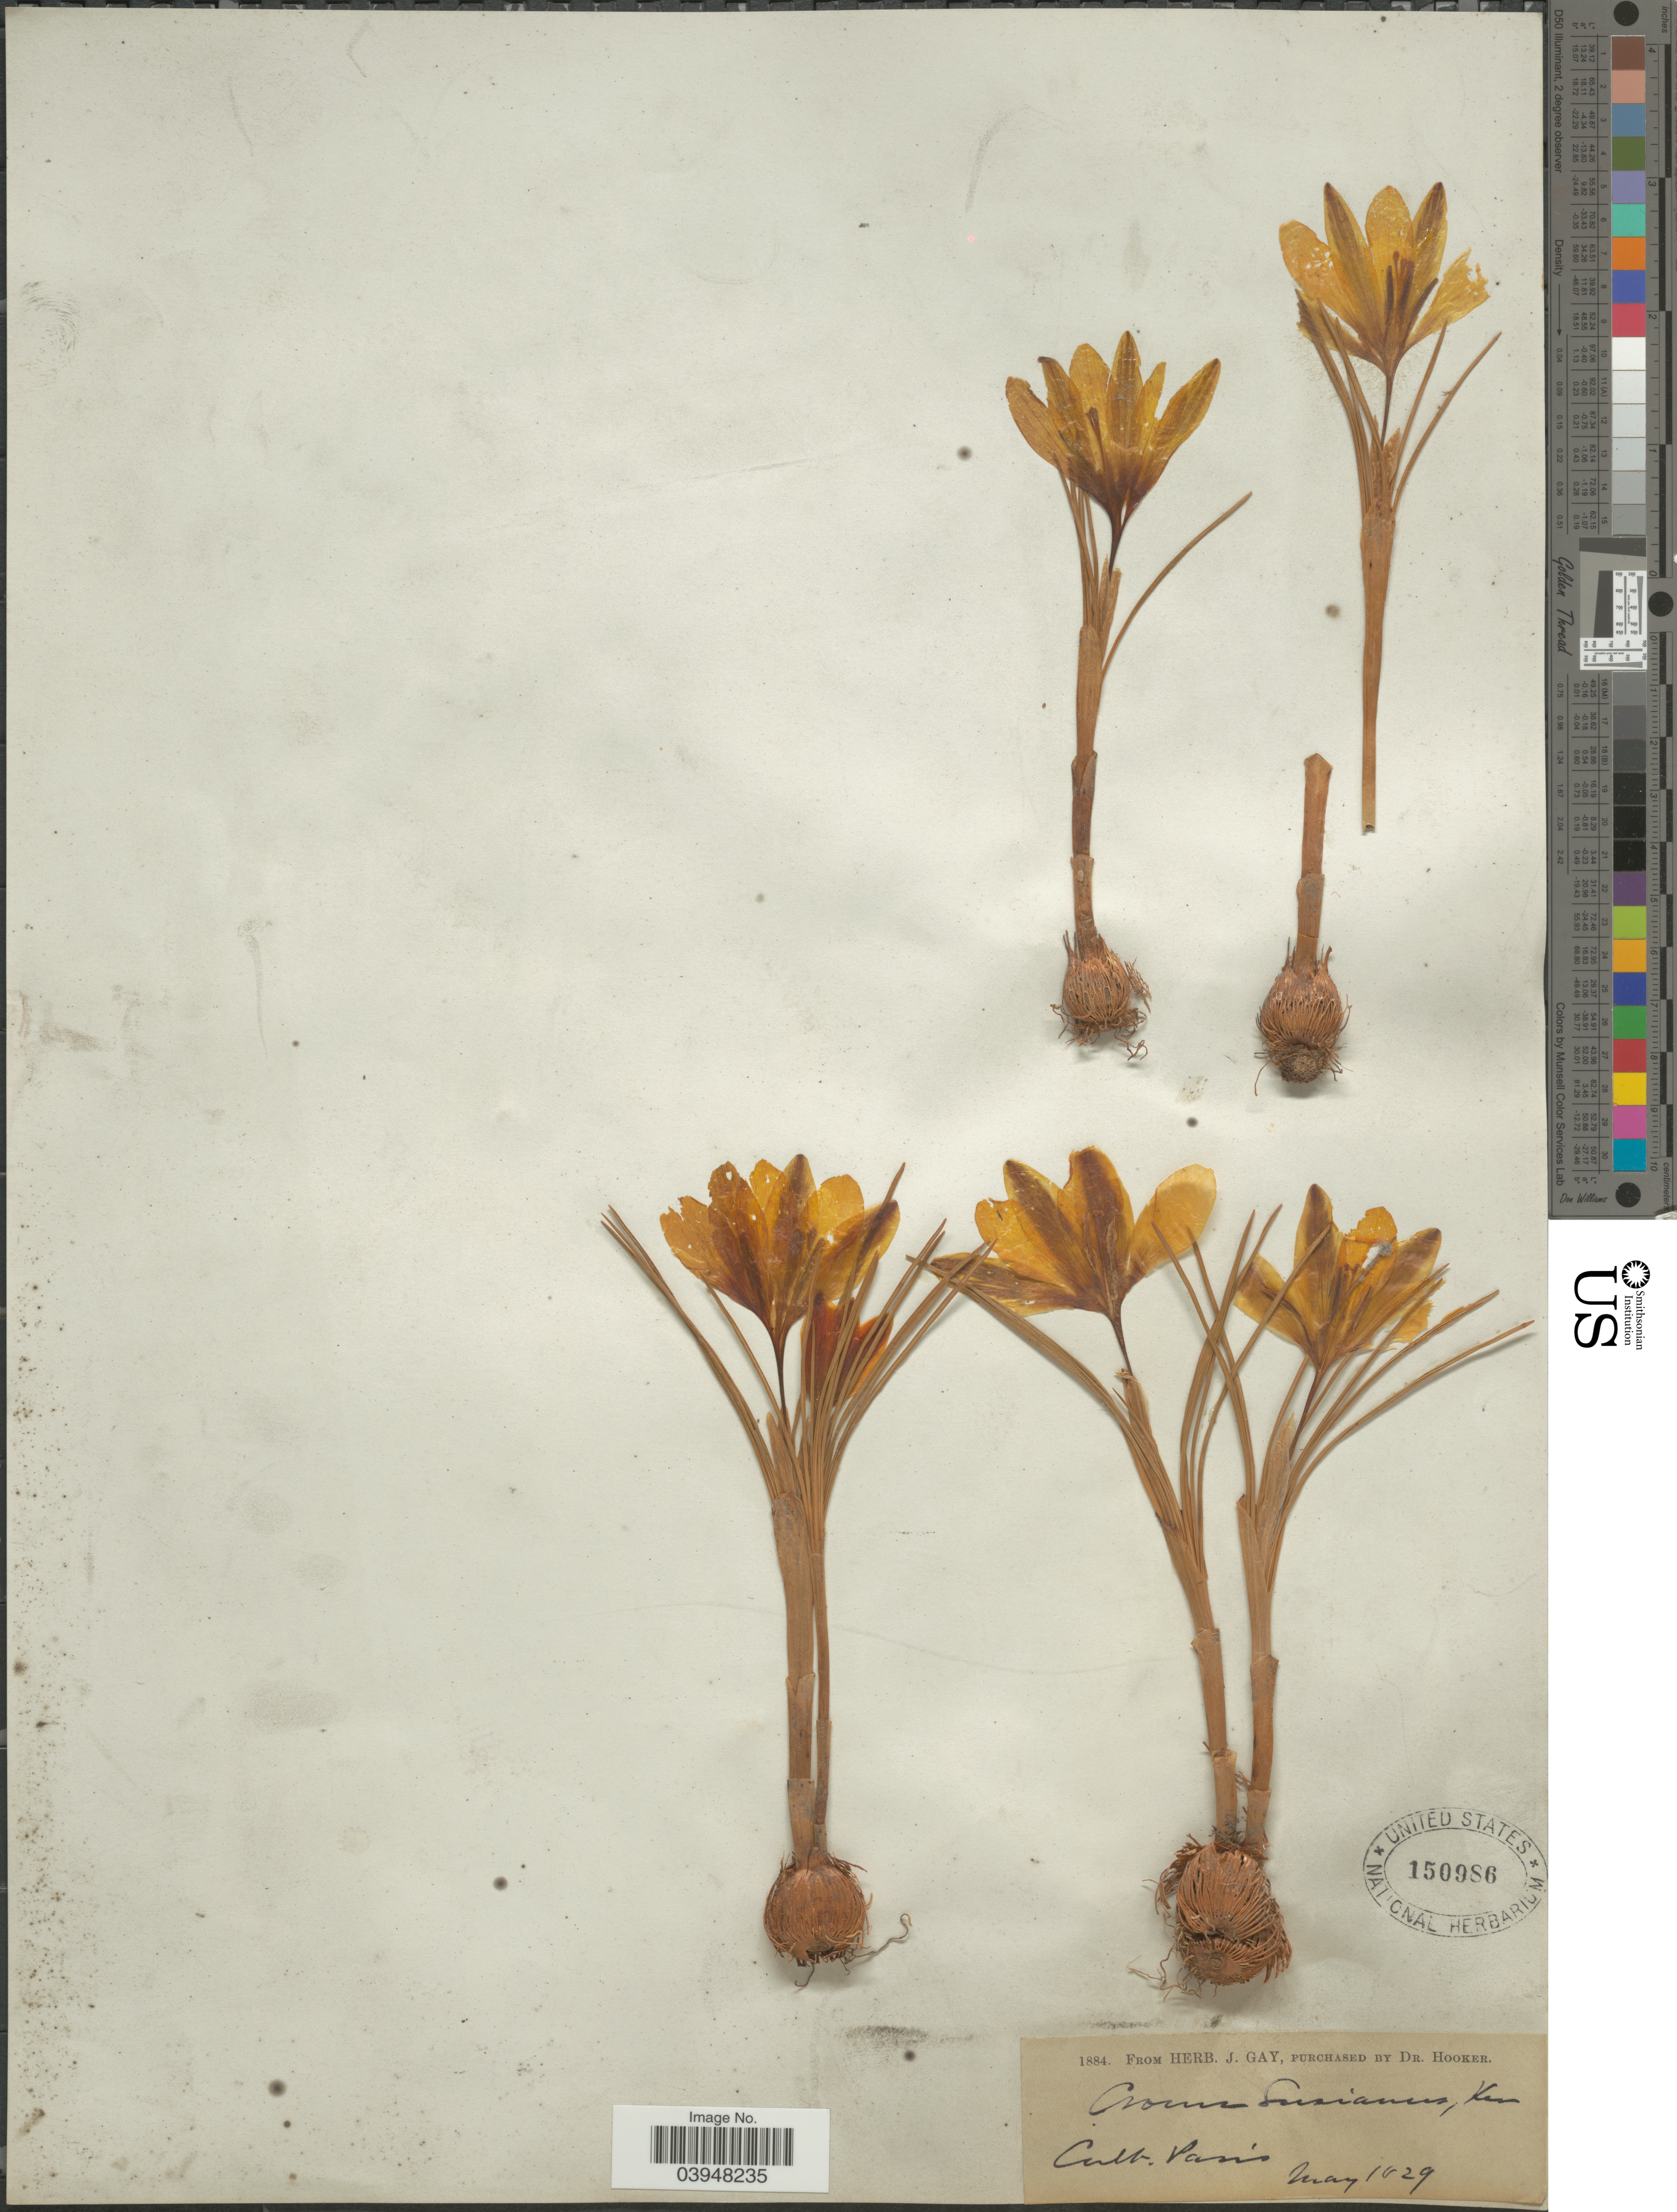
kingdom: Plantae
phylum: Tracheophyta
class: Liliopsida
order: Asparagales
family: Iridaceae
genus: Crocus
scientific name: Crocus susianus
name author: Ker Gawl.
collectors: ex herb. J. Gay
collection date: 1829-05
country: France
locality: Paris.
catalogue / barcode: US 150986